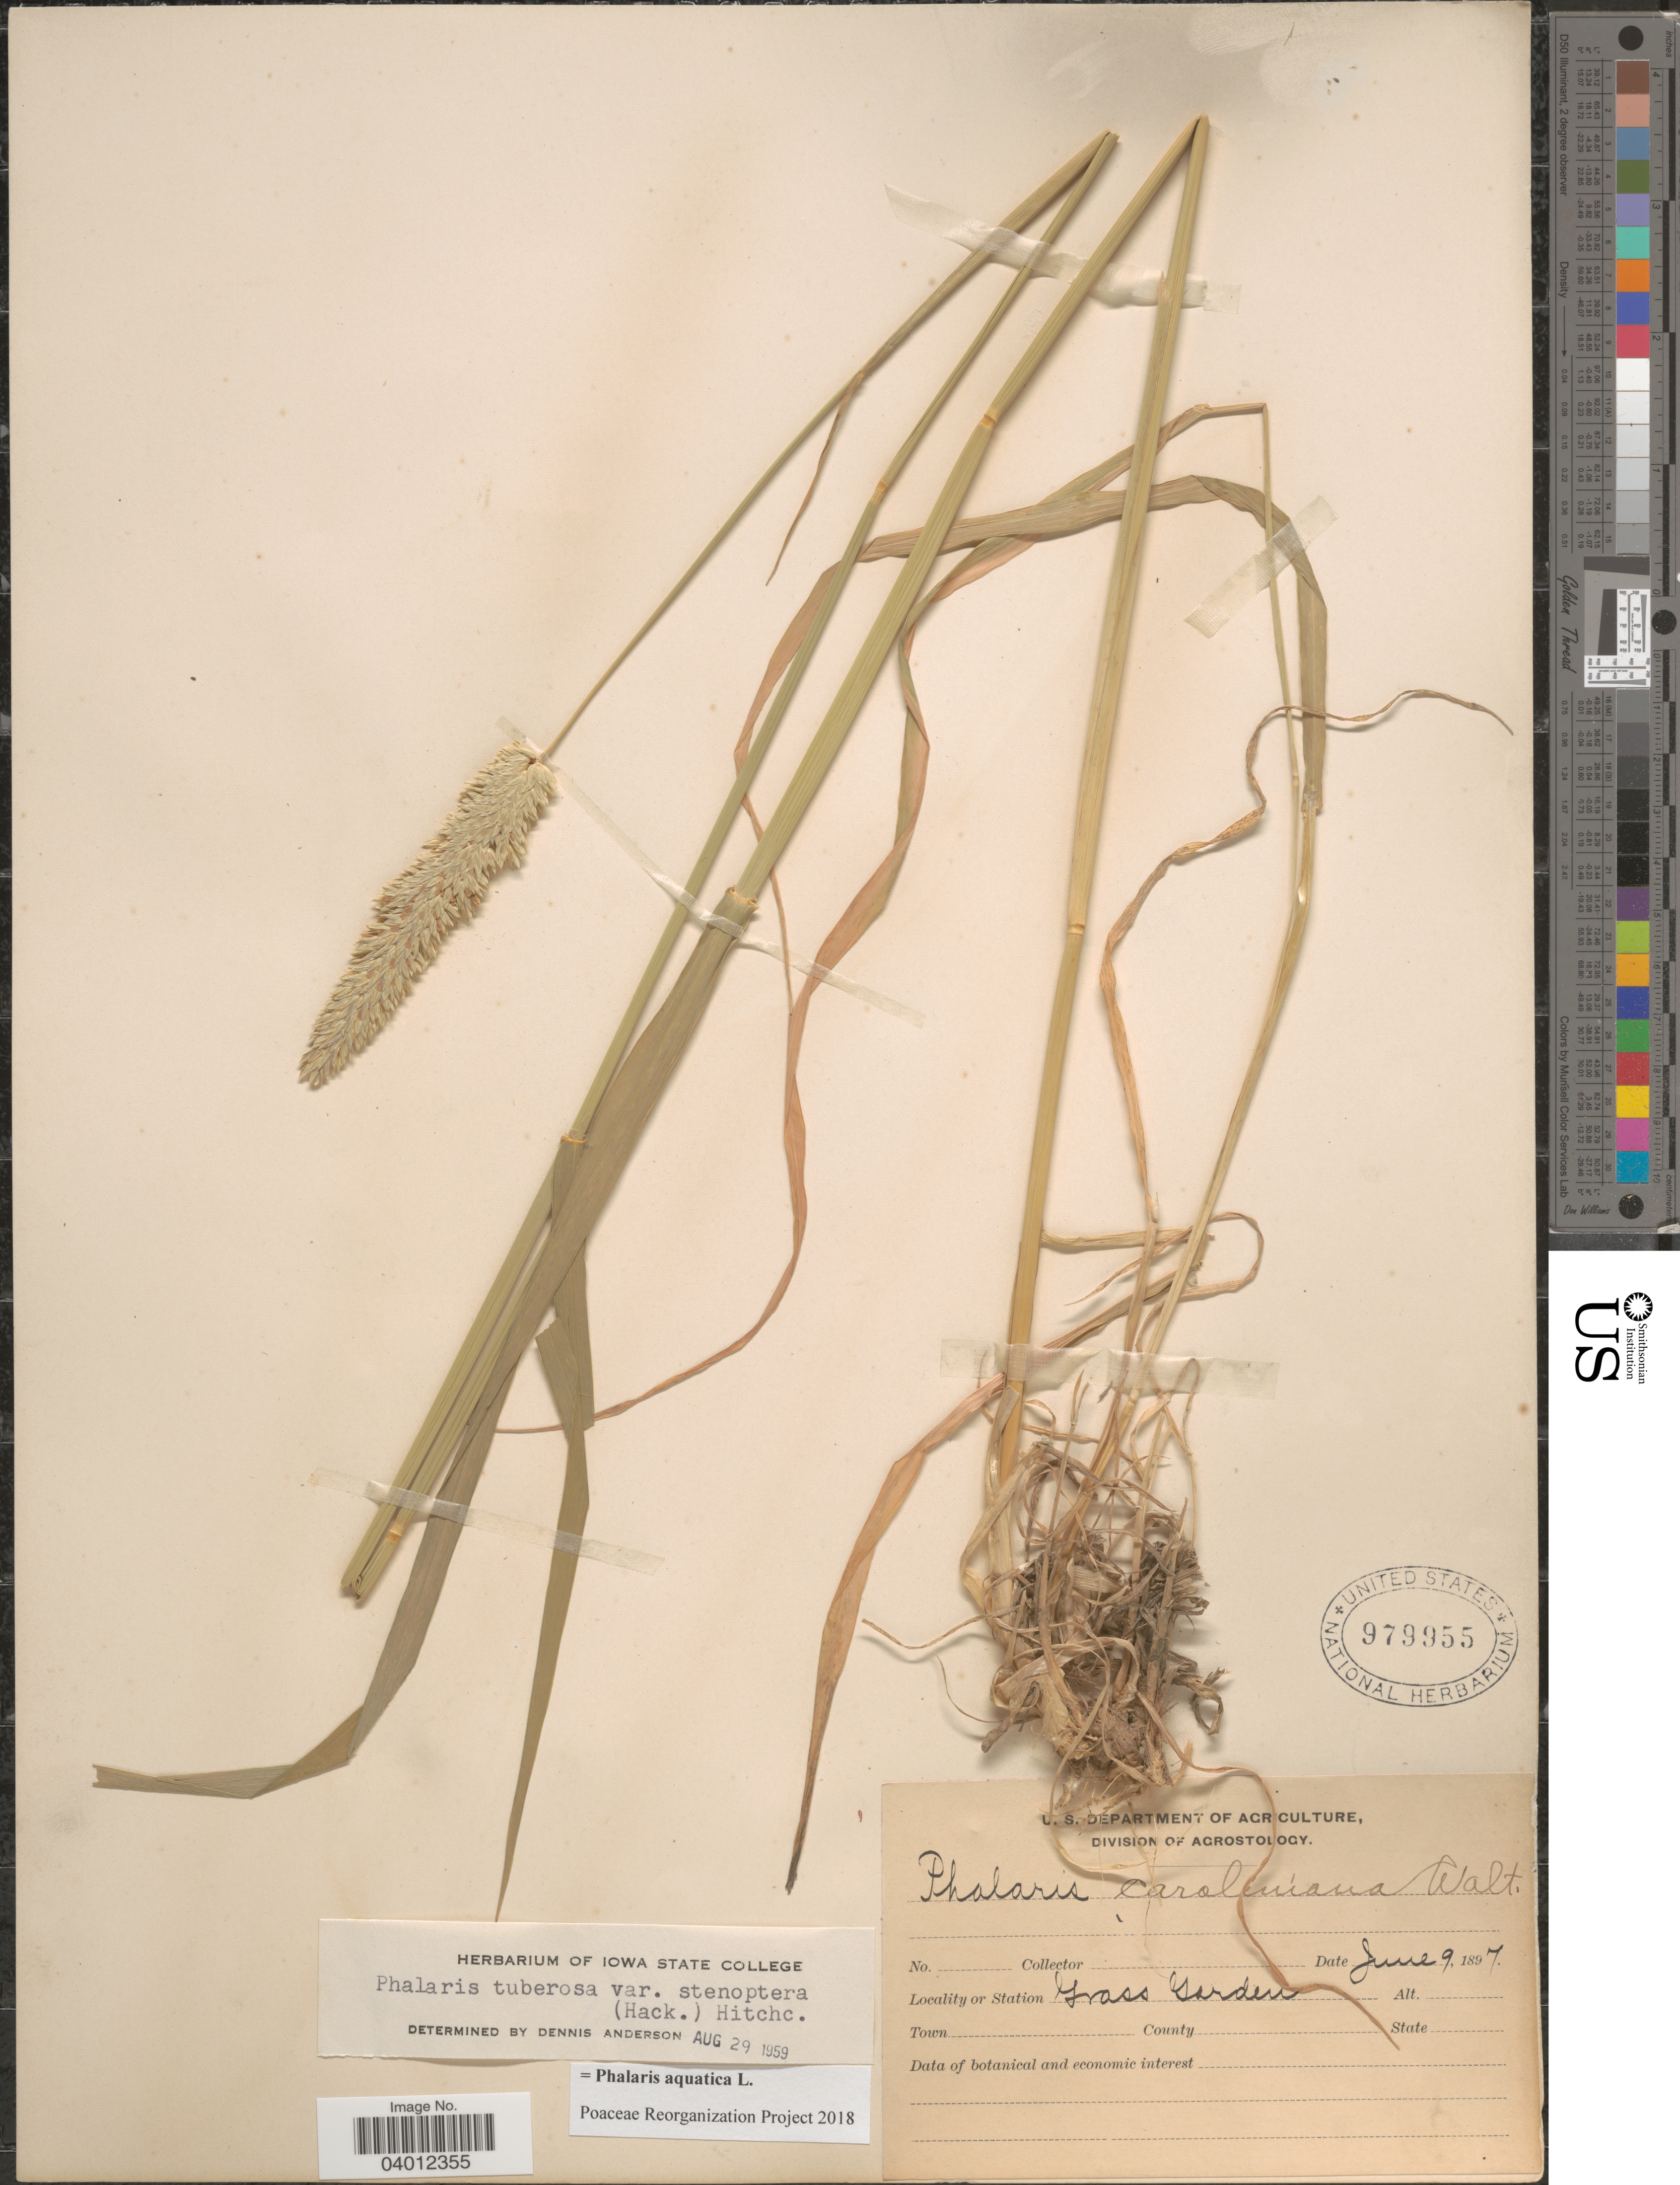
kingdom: Plantae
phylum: Tracheophyta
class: Liliopsida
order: Poales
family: Poaceae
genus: Phalaris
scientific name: Phalaris aquatica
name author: L.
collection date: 1897-06-09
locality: Grass Garden.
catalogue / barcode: US 979955